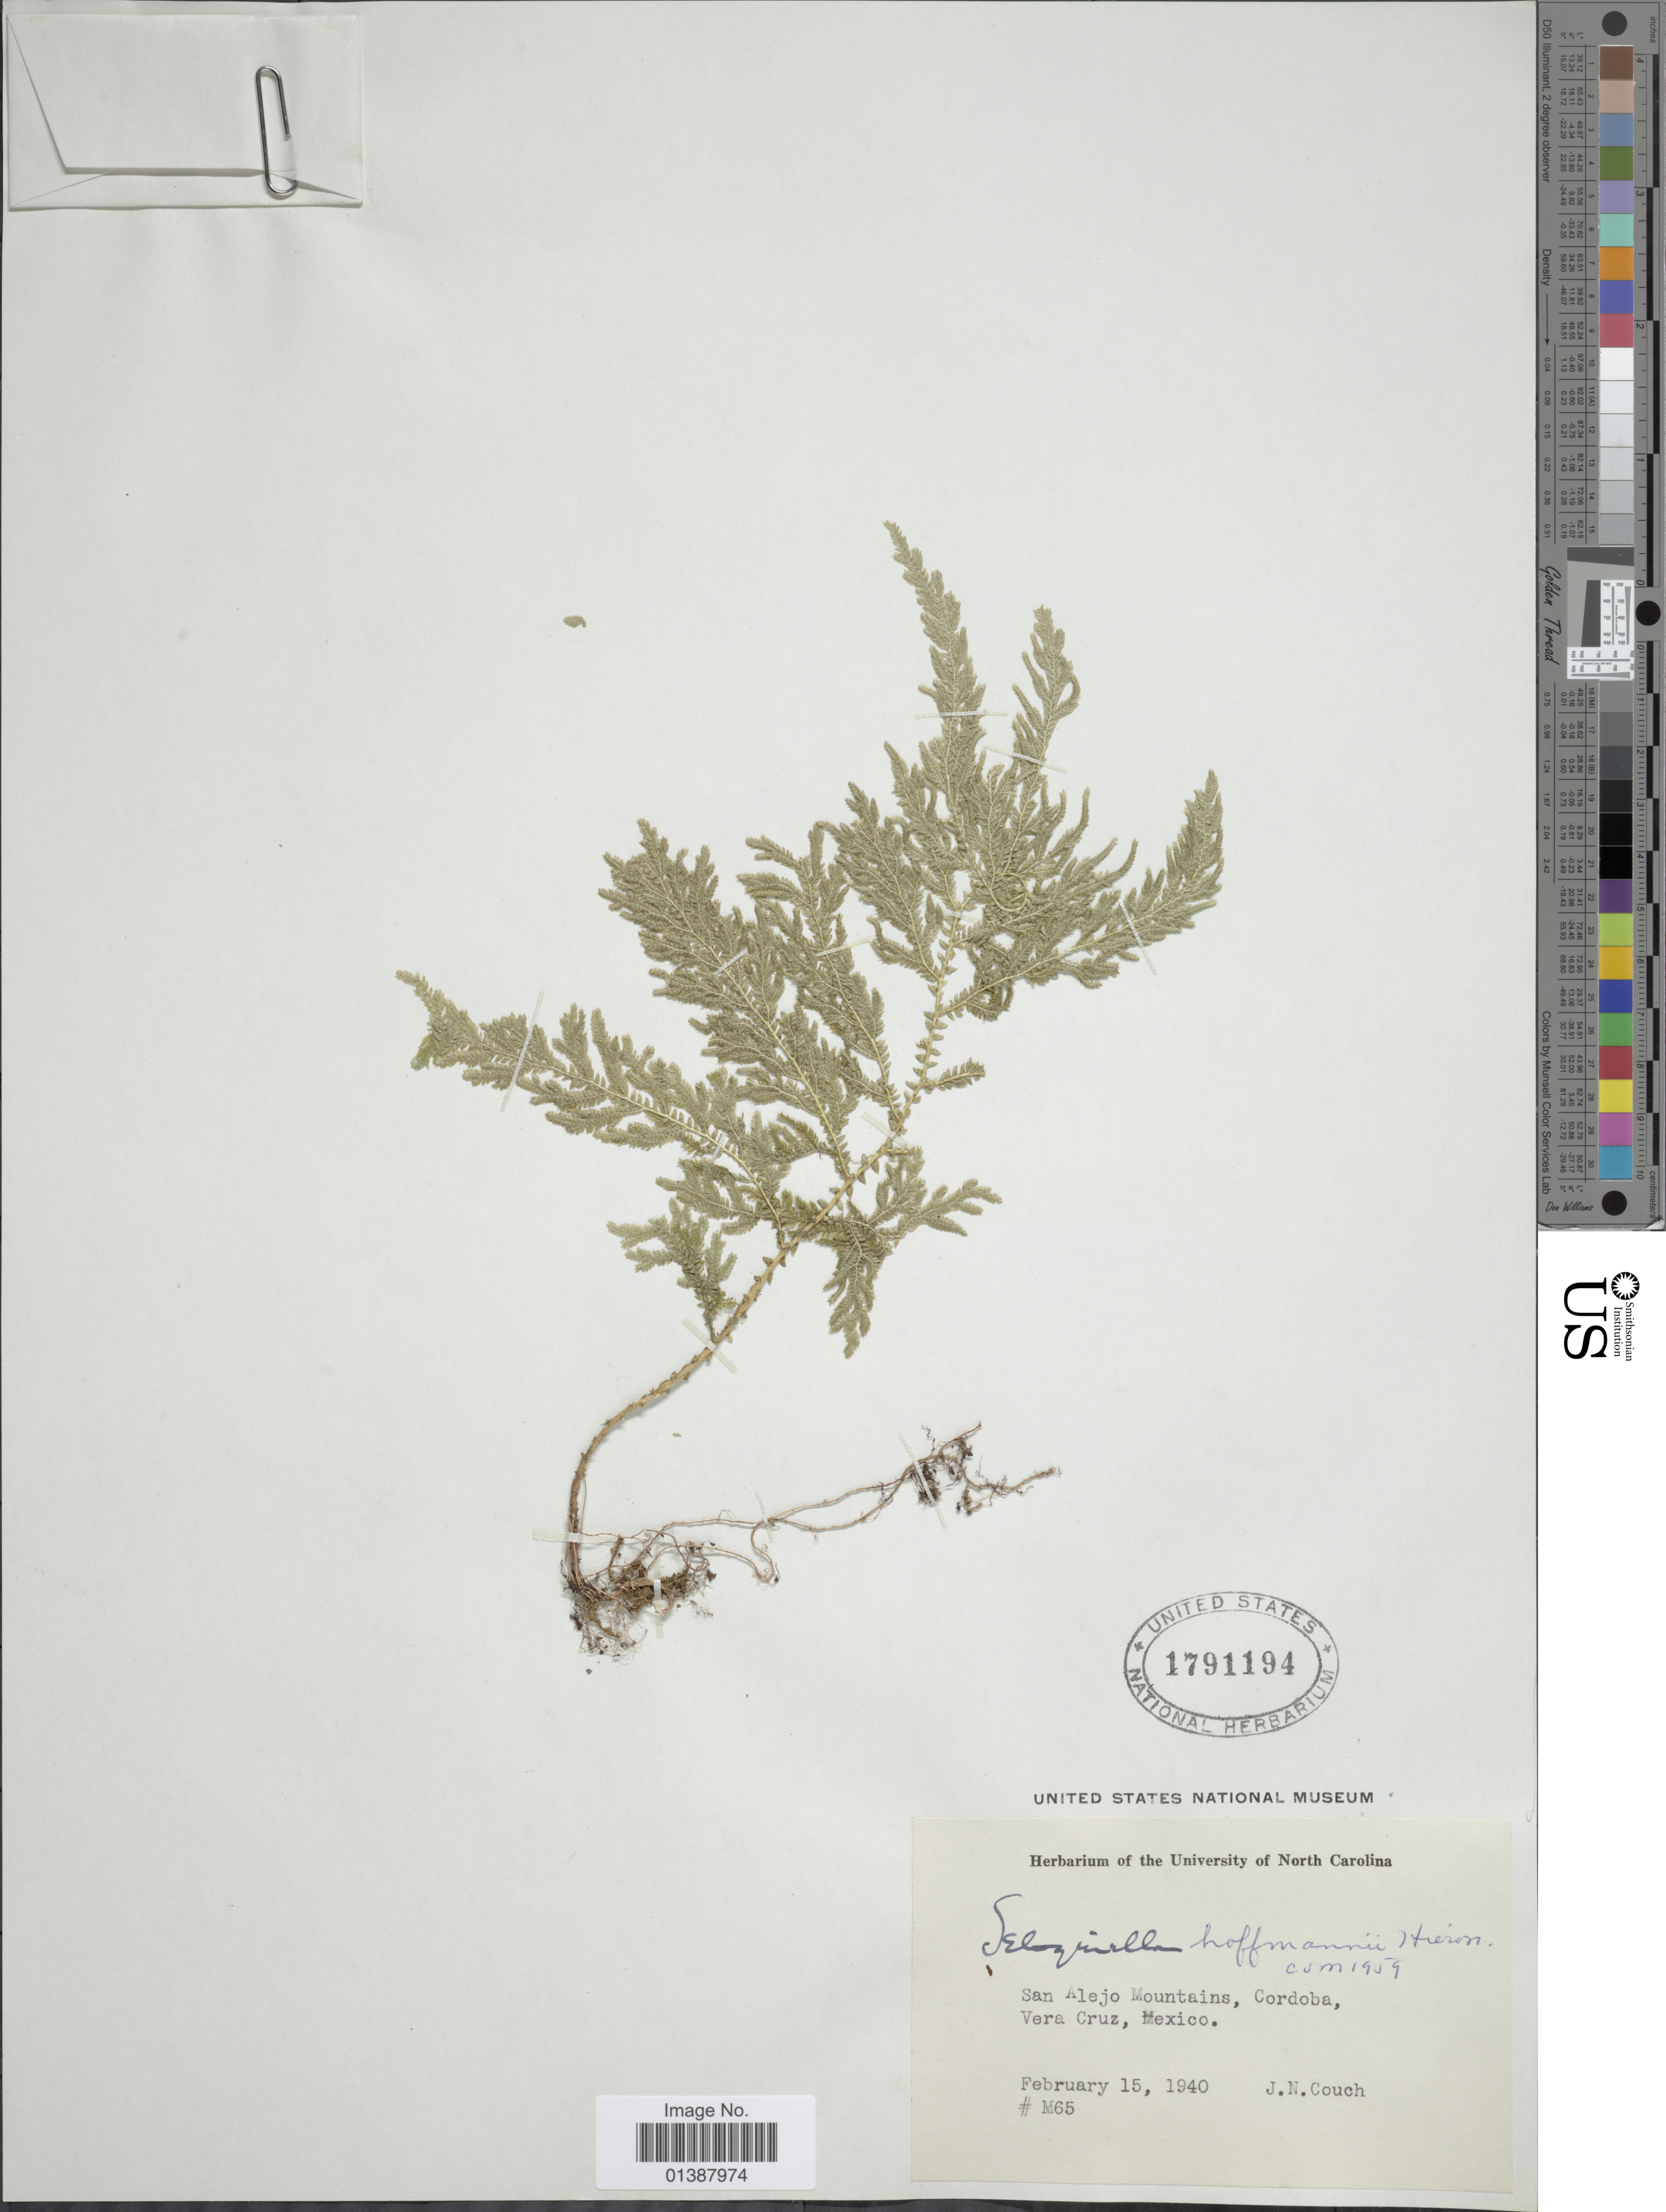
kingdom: Plantae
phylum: Tracheophyta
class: Lycopodiopsida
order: Selaginellales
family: Selaginellaceae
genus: Selaginella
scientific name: Selaginella hoffmannii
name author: Hieron.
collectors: J. N. Couch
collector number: M65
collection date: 1940-02-15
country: Mexico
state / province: Veracruz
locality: San Alejo Mountains, Cordoba, Vera Cruz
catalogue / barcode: US 1791194